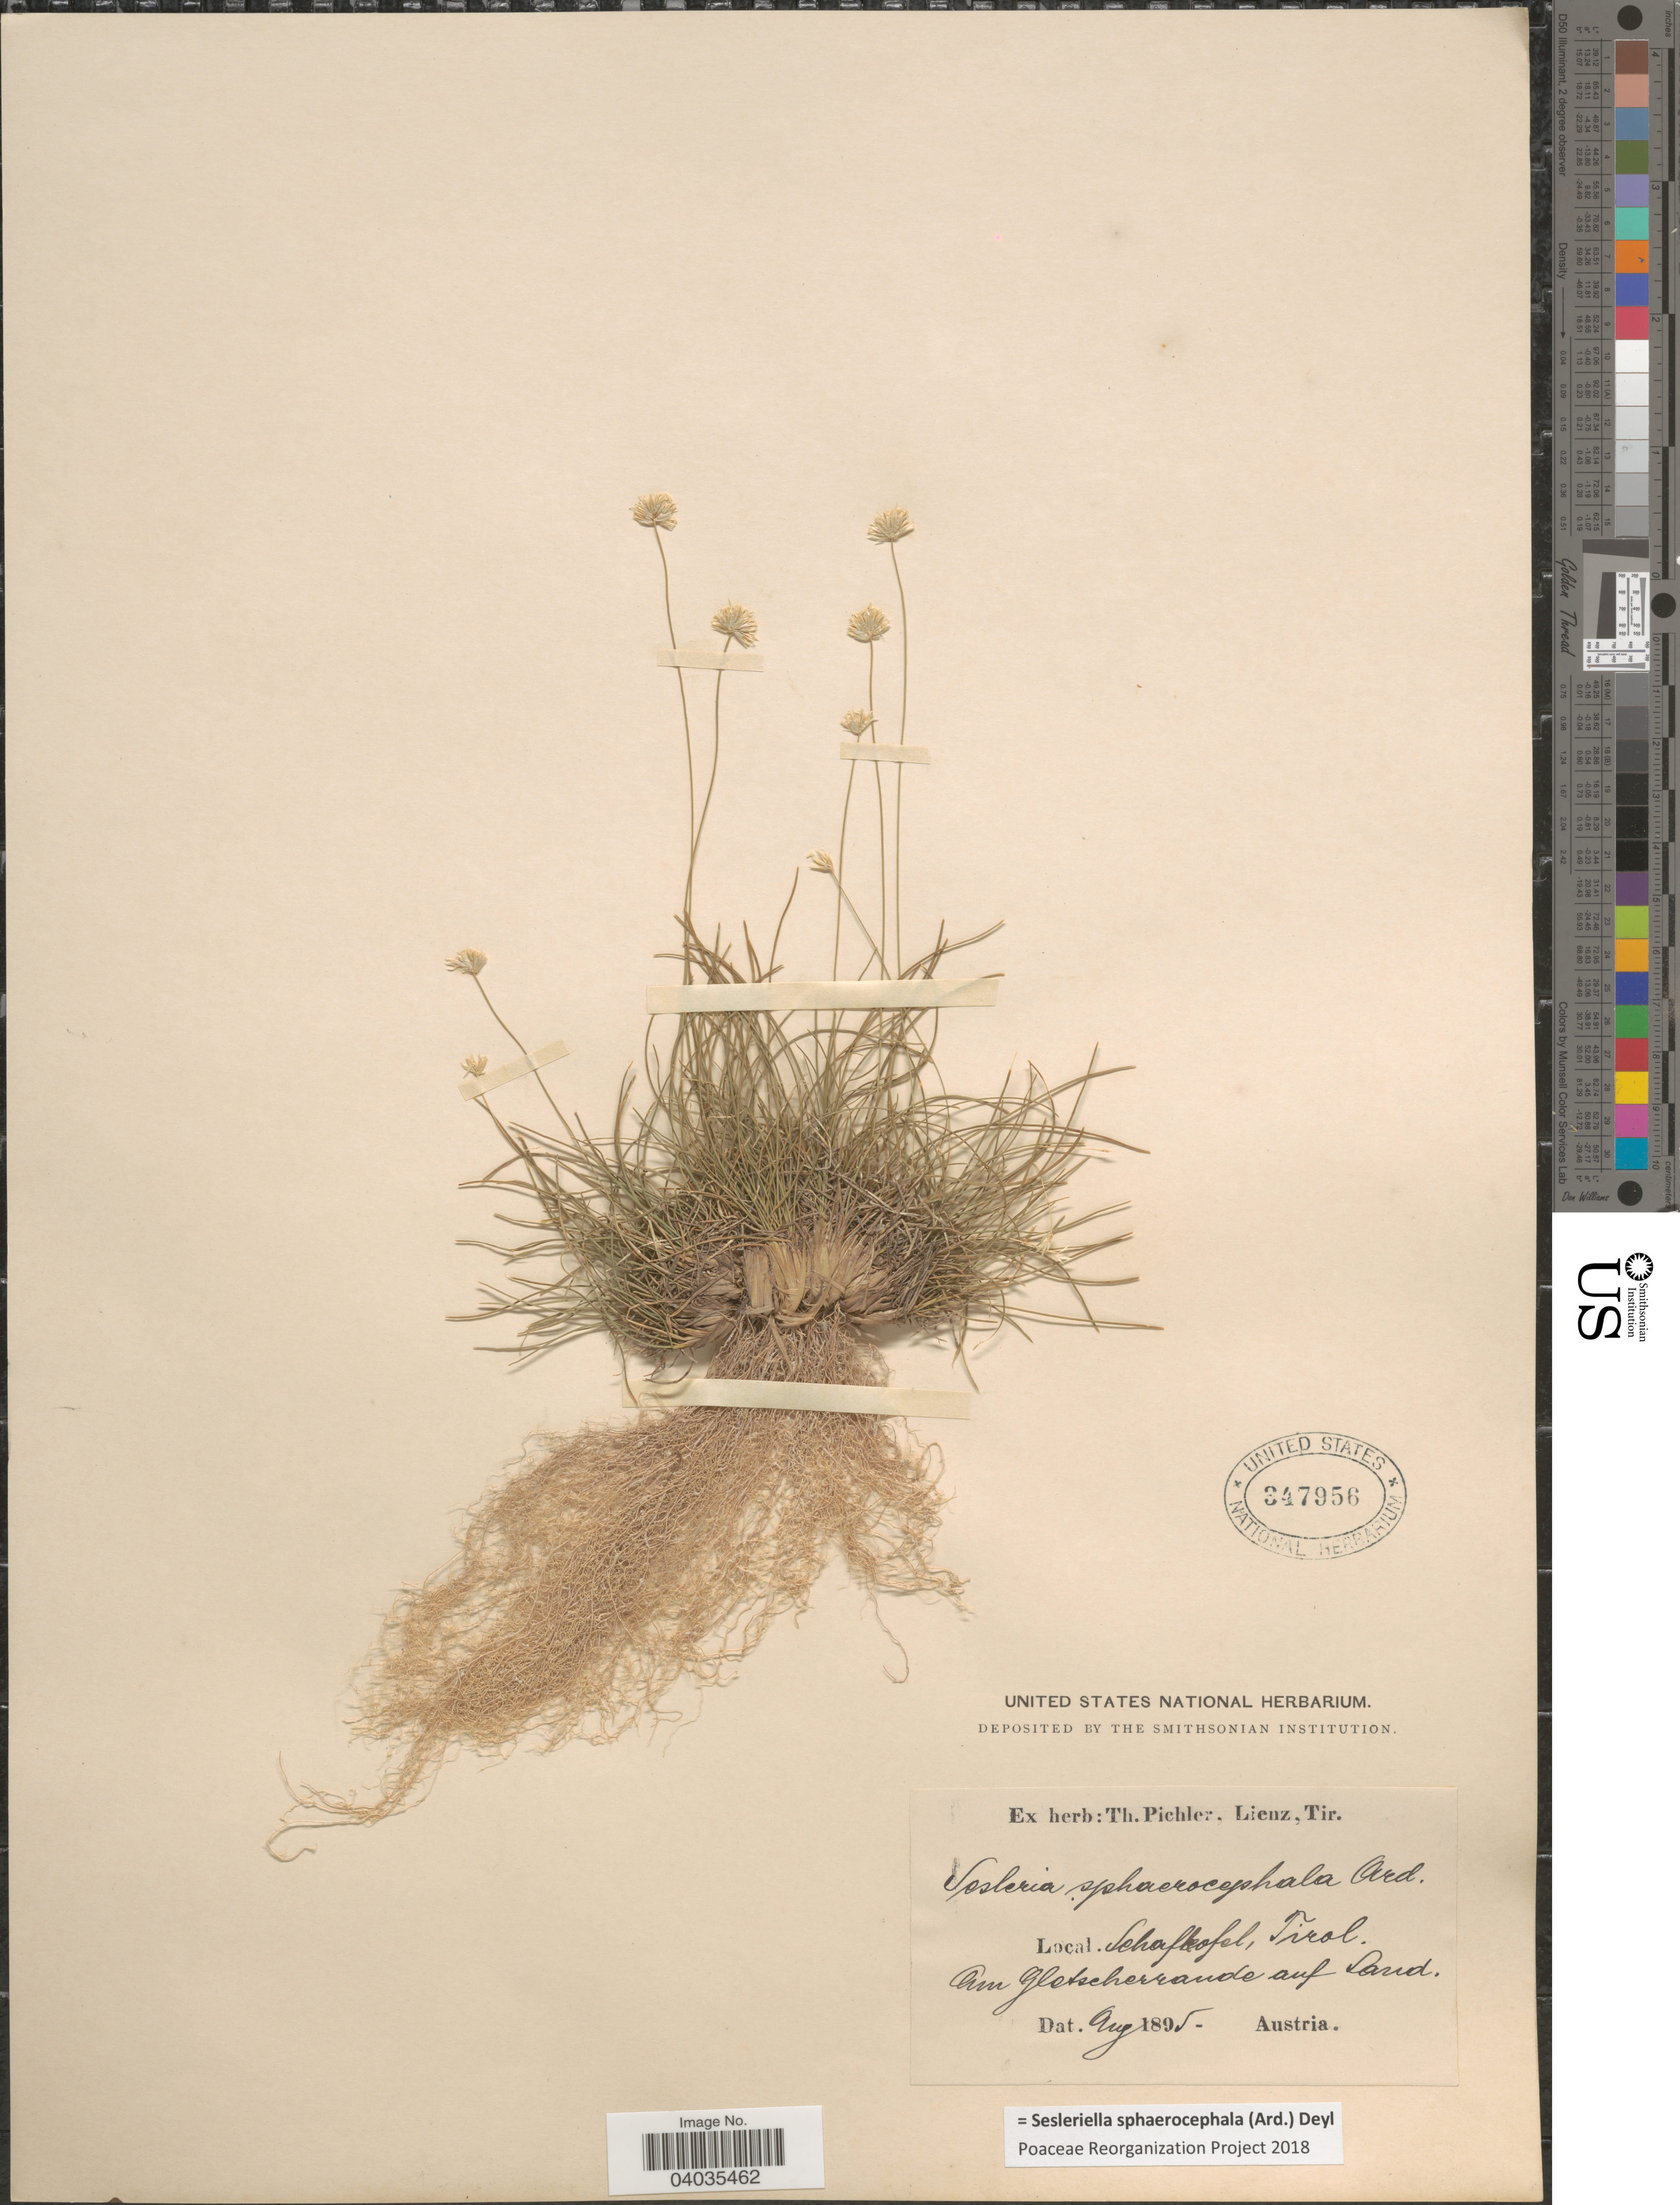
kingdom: Plantae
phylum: Tracheophyta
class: Liliopsida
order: Poales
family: Poaceae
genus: Sesleriella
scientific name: Sesleriella sphaerocephala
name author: (Ard.) Deyl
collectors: T. Pichler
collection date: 1895-08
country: Austria / Italy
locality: Schafkofel, Tirol. Am Gletscherrande auf Sand.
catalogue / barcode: US 347956